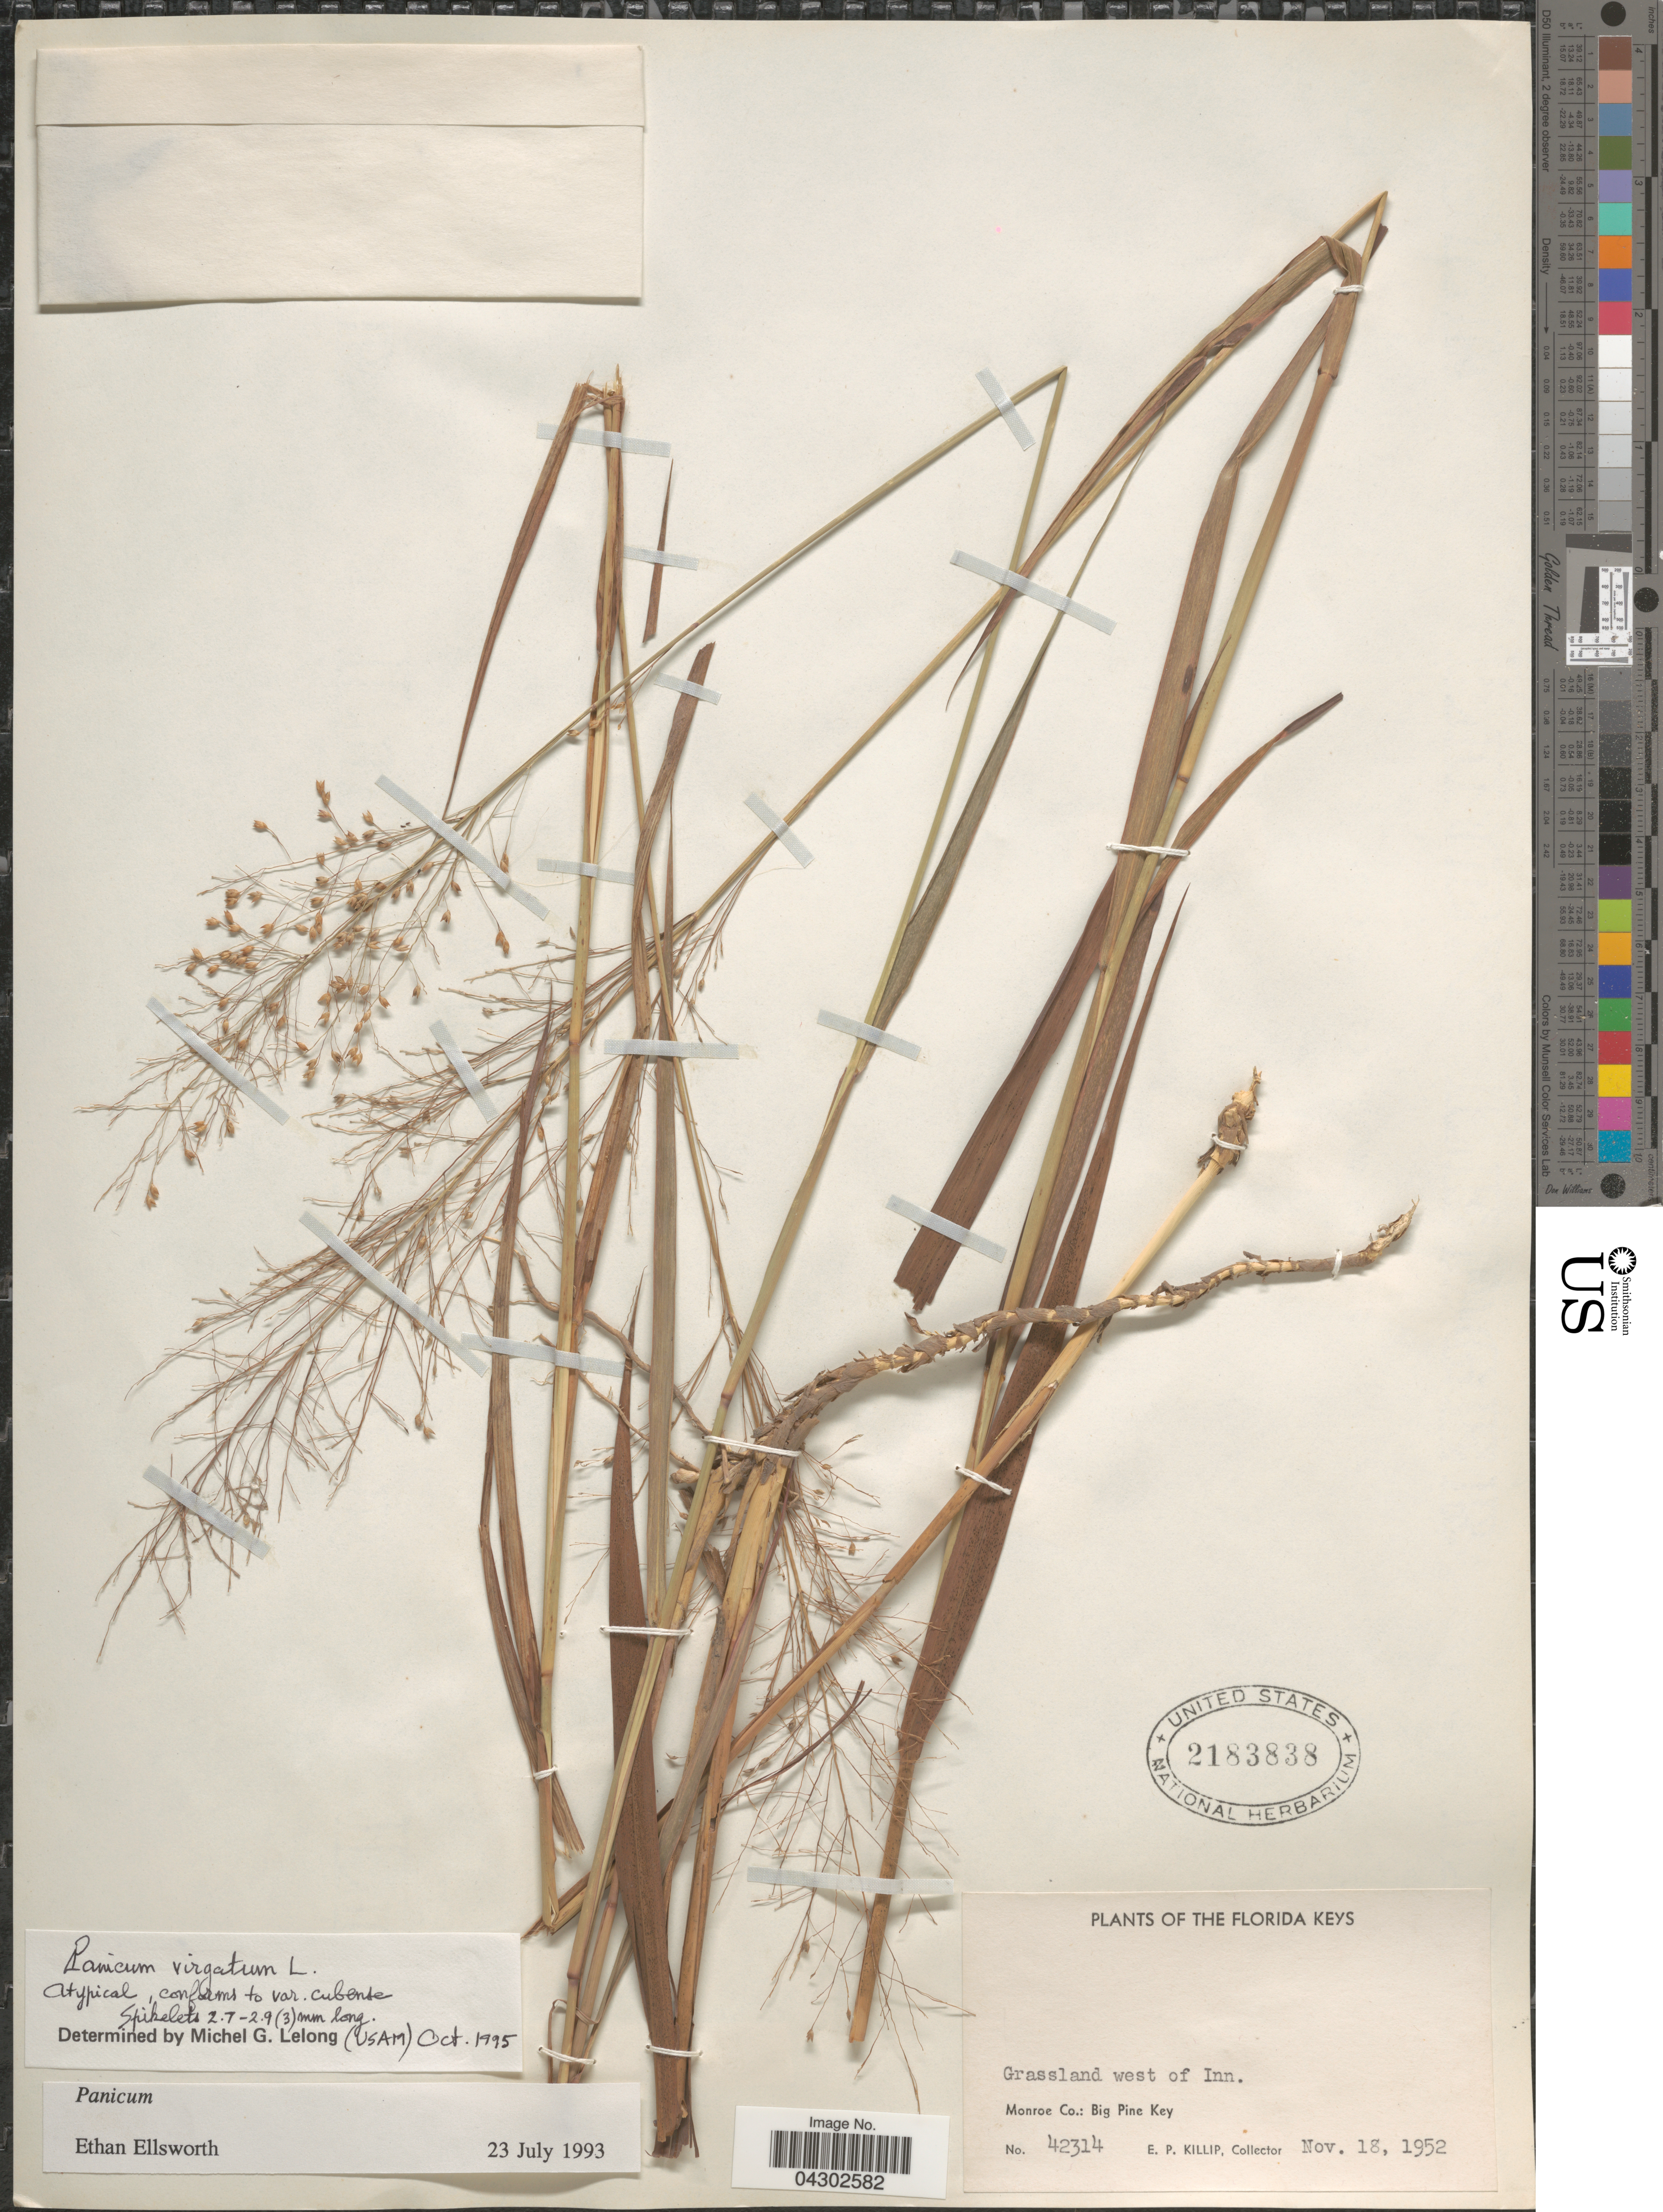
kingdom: Plantae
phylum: Tracheophyta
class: Liliopsida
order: Poales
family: Poaceae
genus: Panicum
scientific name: Panicum virgatum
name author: L.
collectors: E. P. Killip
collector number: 42314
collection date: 1952-11-18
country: United States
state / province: Florida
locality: Florida Keys. Grassland west of Inn. Monroe Co.: Big Pine Key.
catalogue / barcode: US 2183838